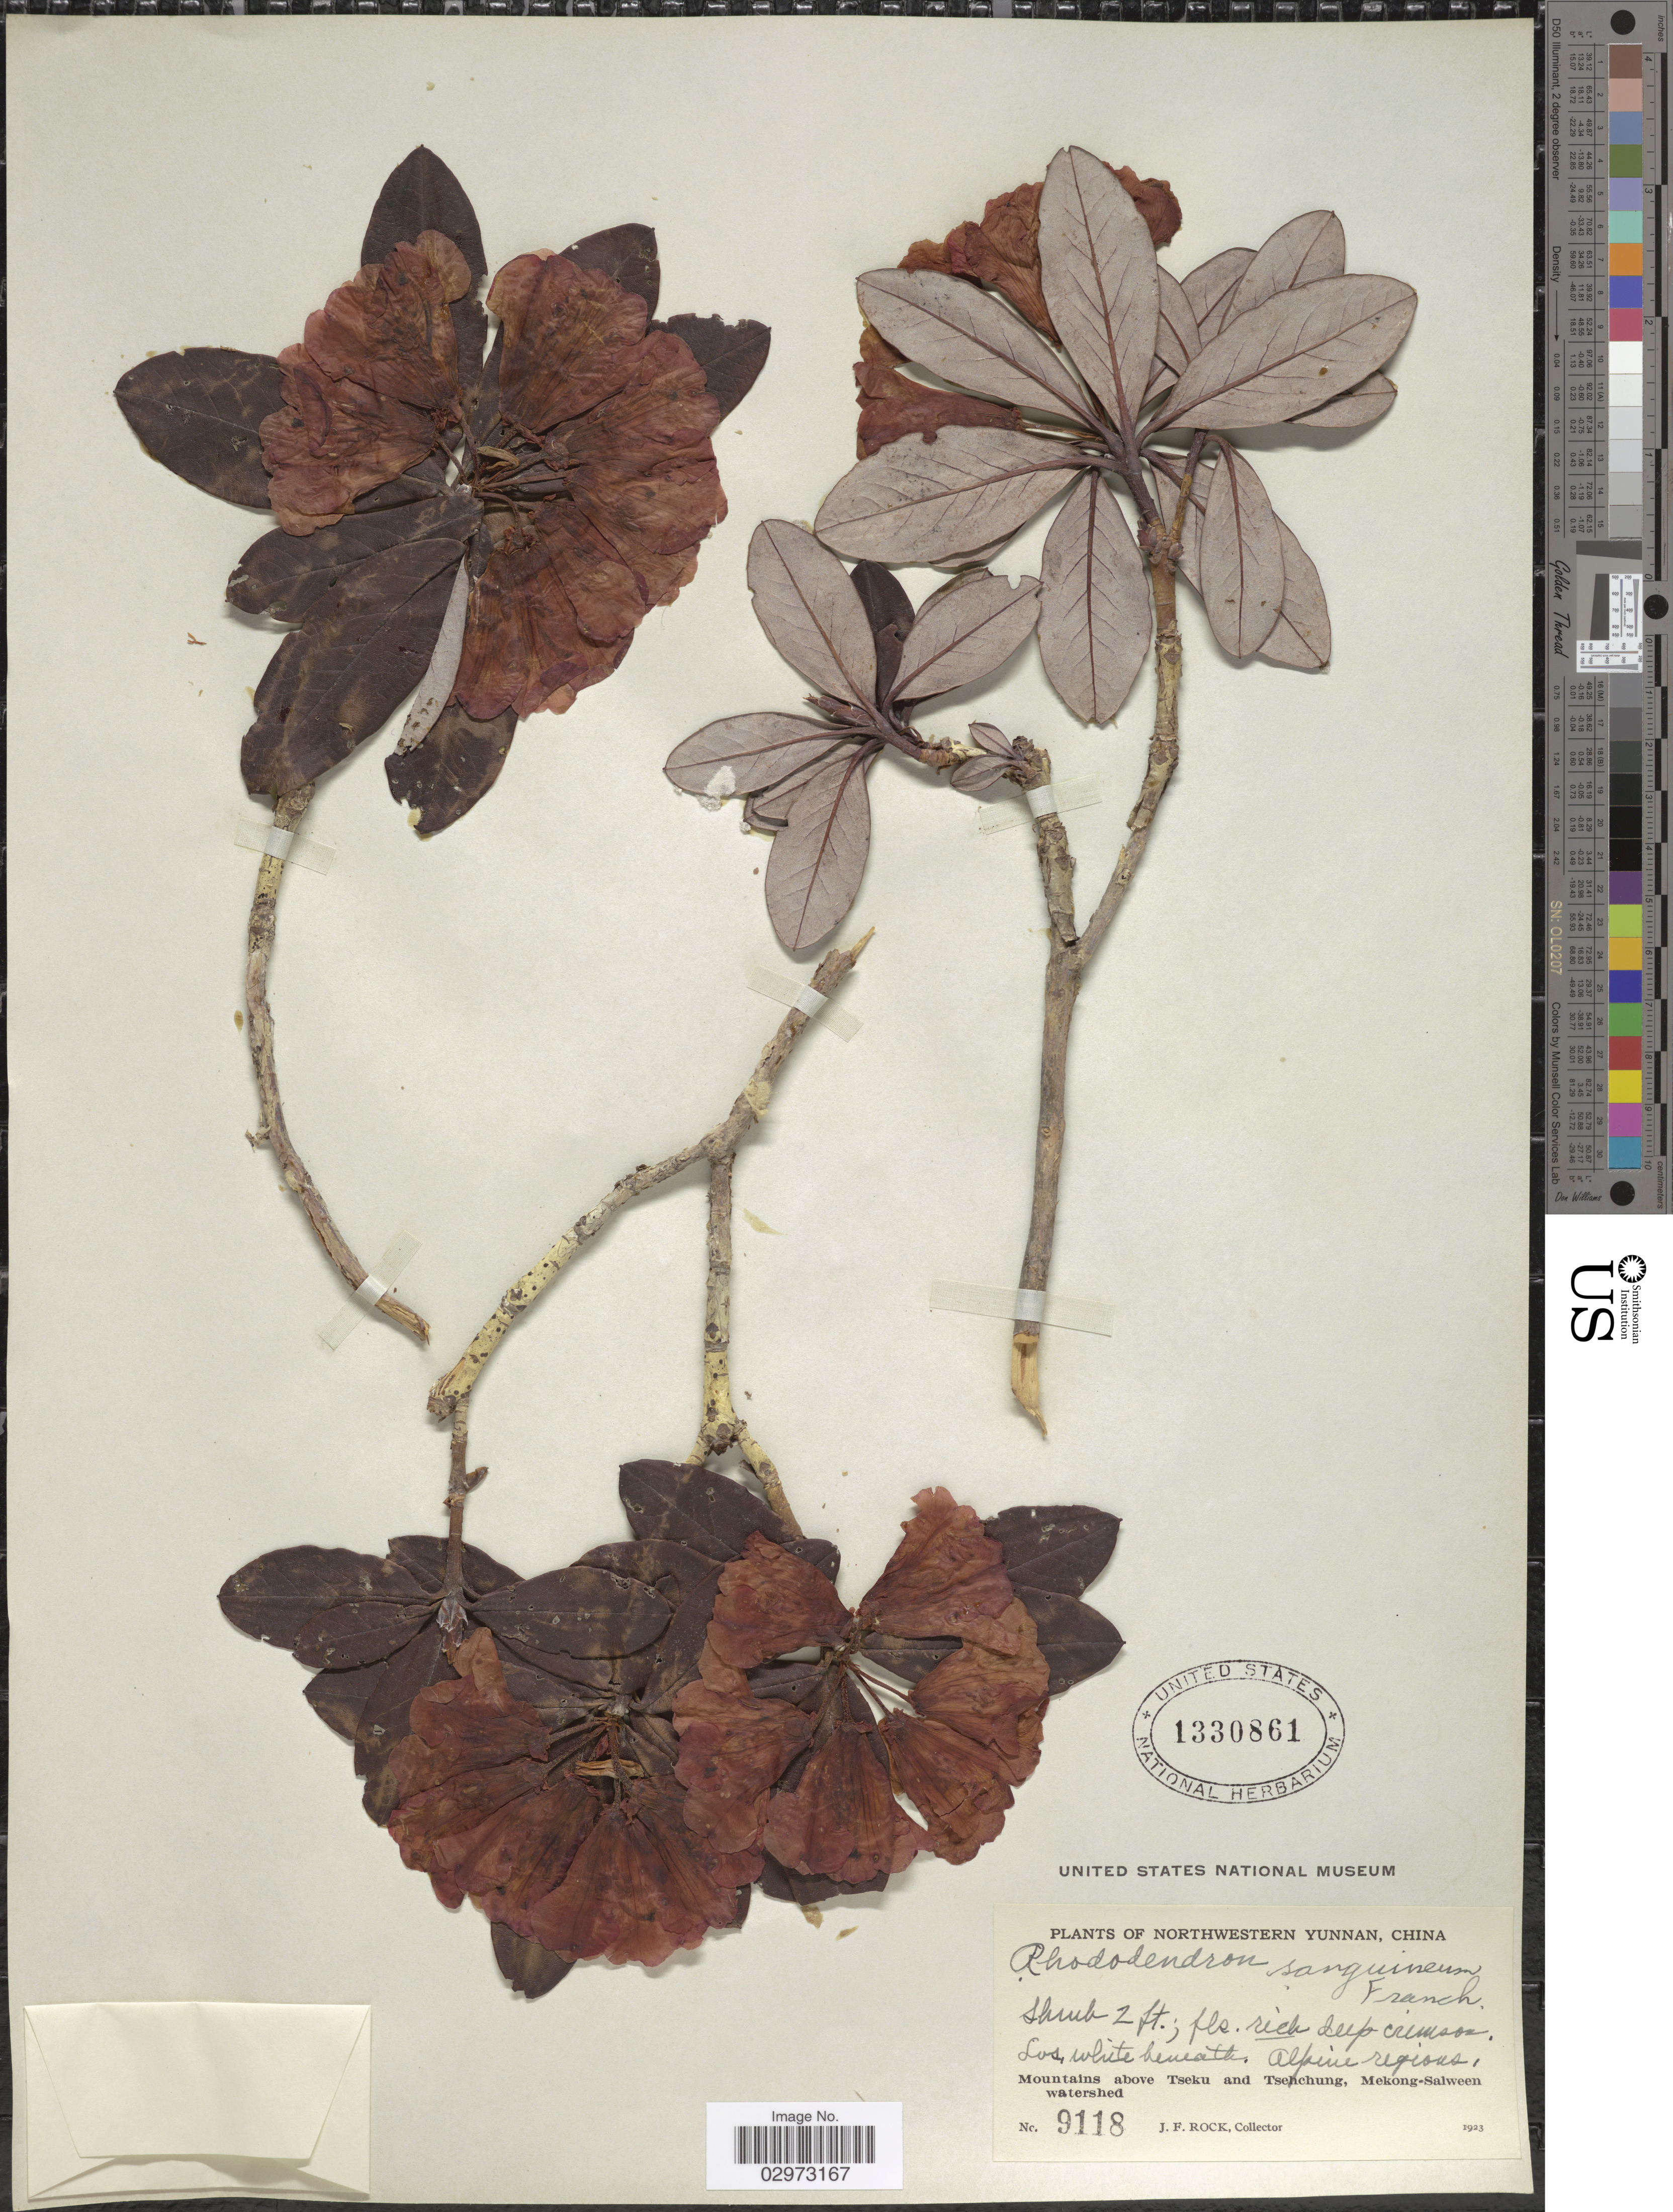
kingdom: Plantae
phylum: Tracheophyta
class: Magnoliopsida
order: Ericales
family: Ericaceae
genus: Rhododendron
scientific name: Rhododendron sanguineum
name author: Franch.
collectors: J. Rock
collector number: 9118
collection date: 1923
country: China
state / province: Yunnan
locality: Northwestern Yunnan. Alpine regions. Mountains above Tseku and Tsehchung, Mekong-Salween watershed.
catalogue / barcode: US 1330861